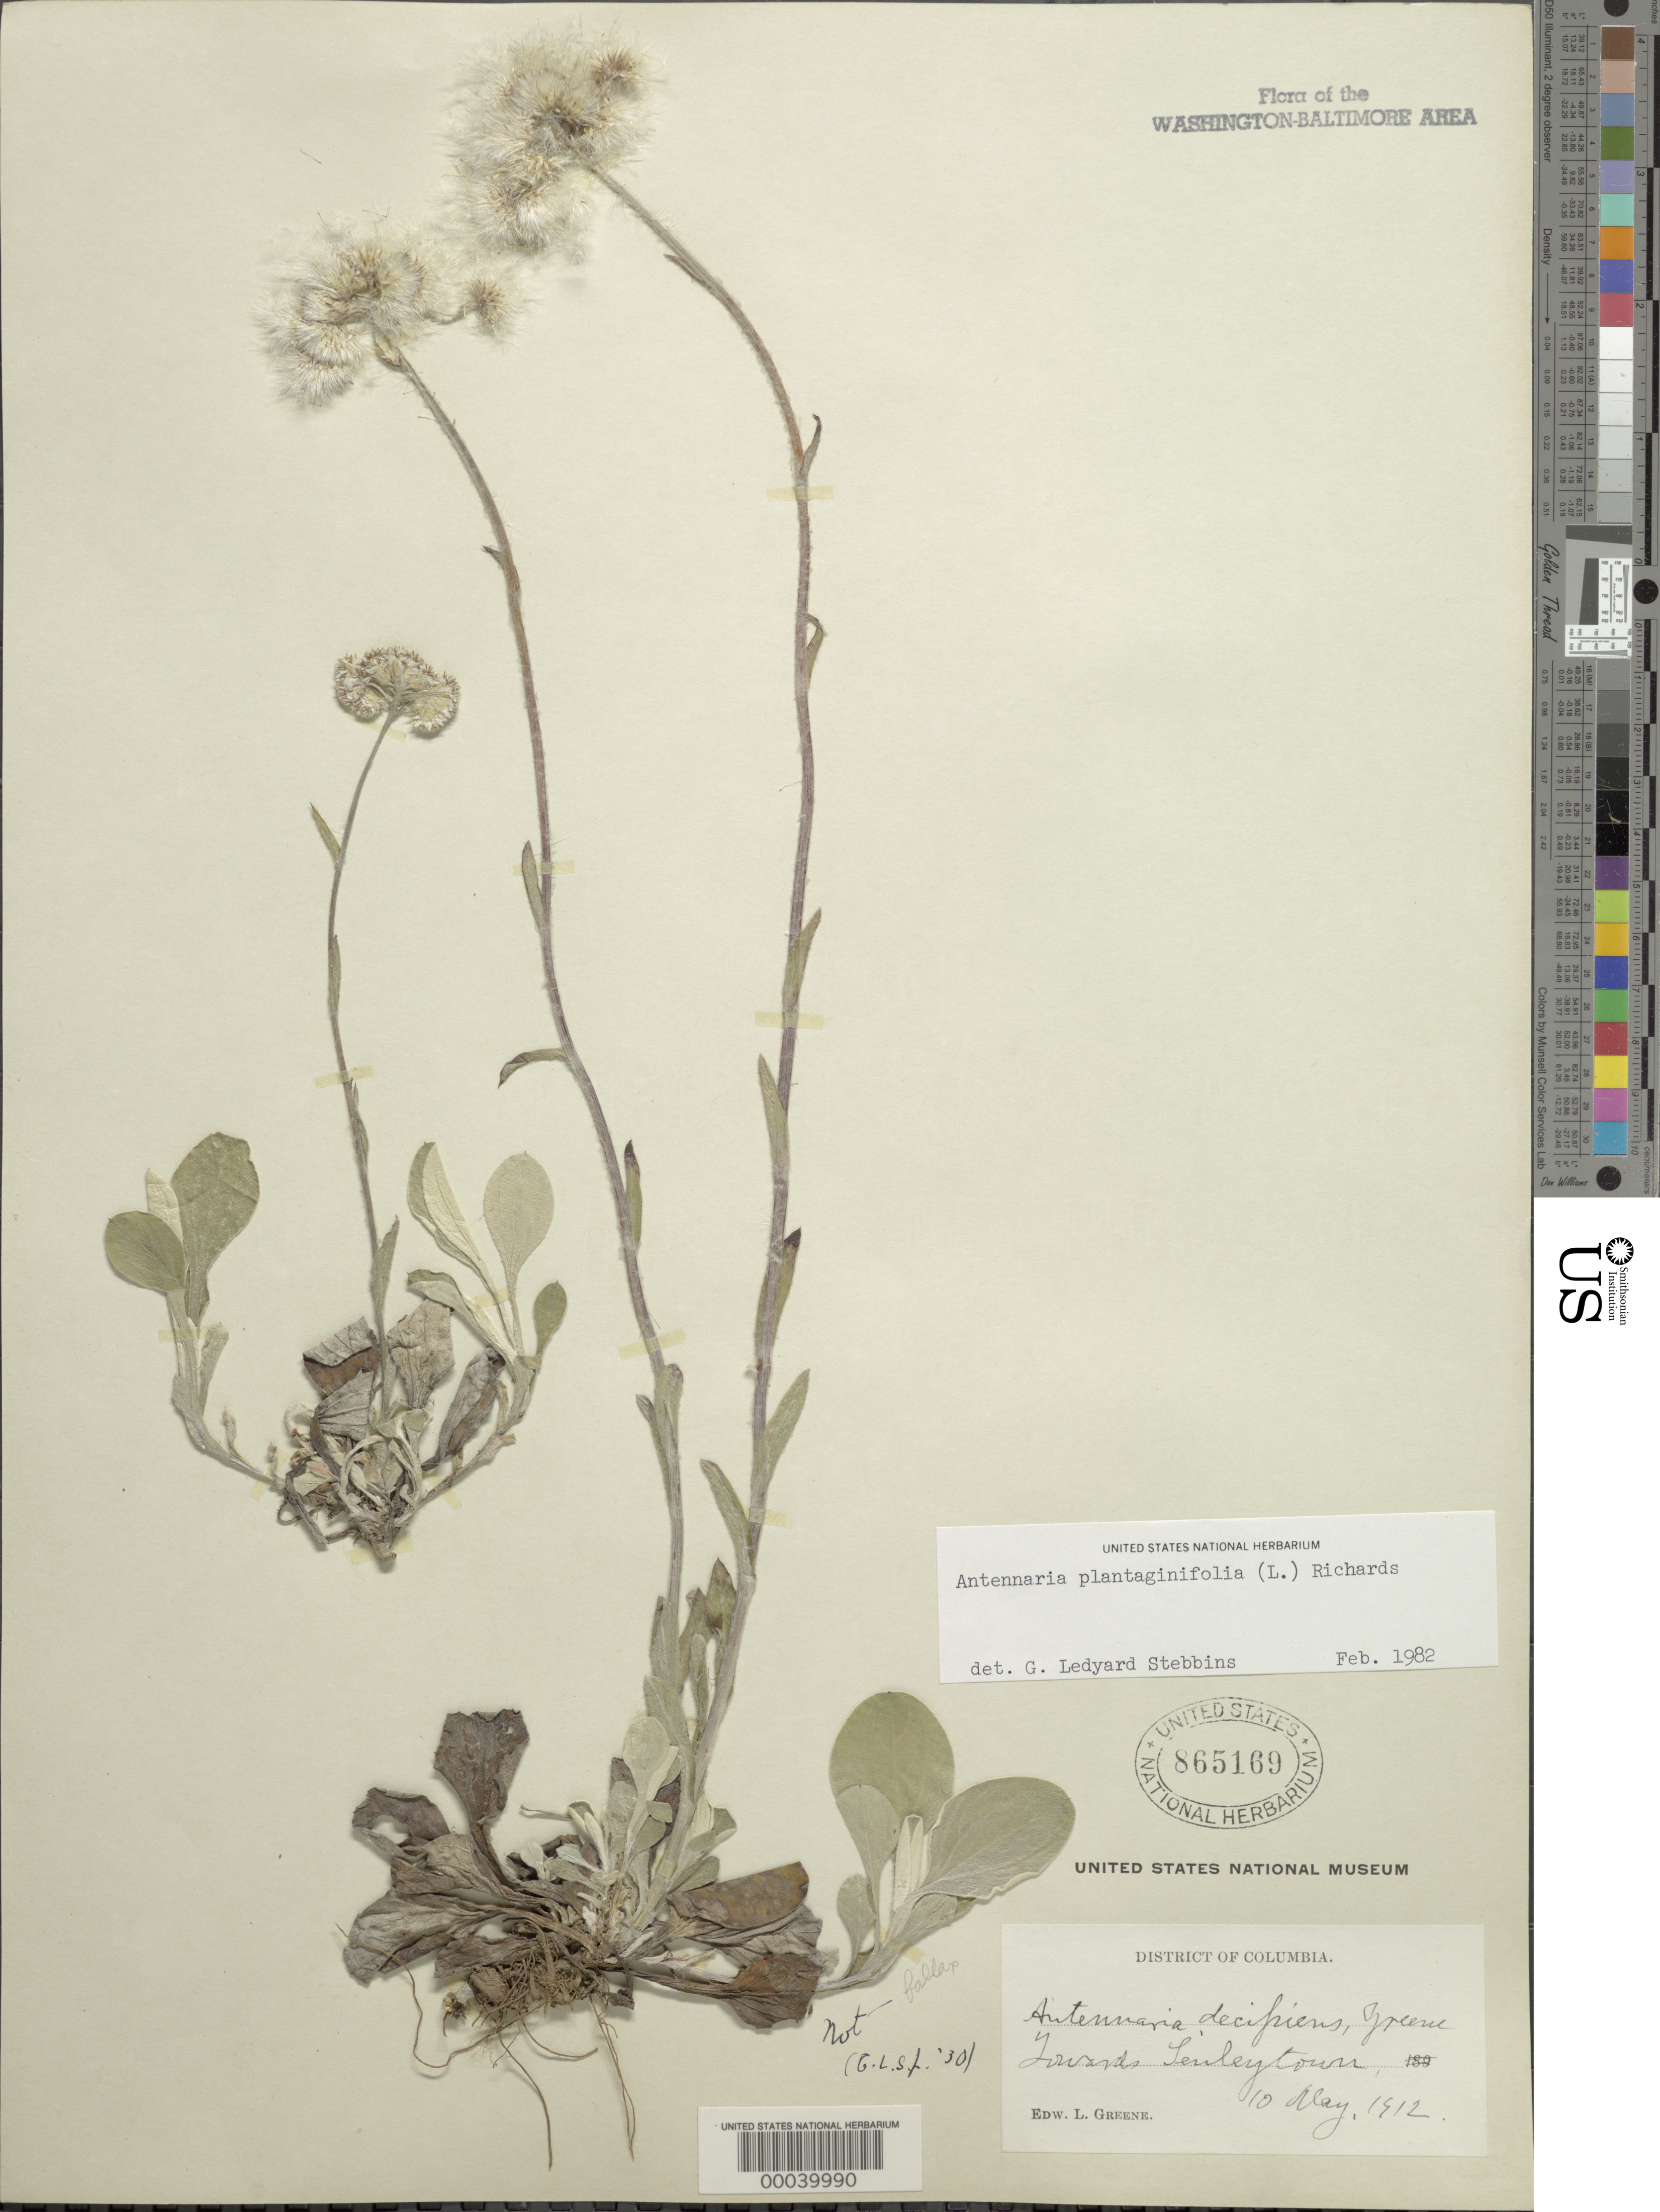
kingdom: Plantae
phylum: Tracheophyta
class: Magnoliopsida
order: Asterales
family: Asteraceae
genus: Antennaria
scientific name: Antennaria plantaginifolia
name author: (L.) Richardson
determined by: Stebbins, G. L.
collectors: E. L. Greene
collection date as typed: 10 May 1912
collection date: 1912-05-10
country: United States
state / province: District of Columbia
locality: towards Tenleytown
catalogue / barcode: US 865169